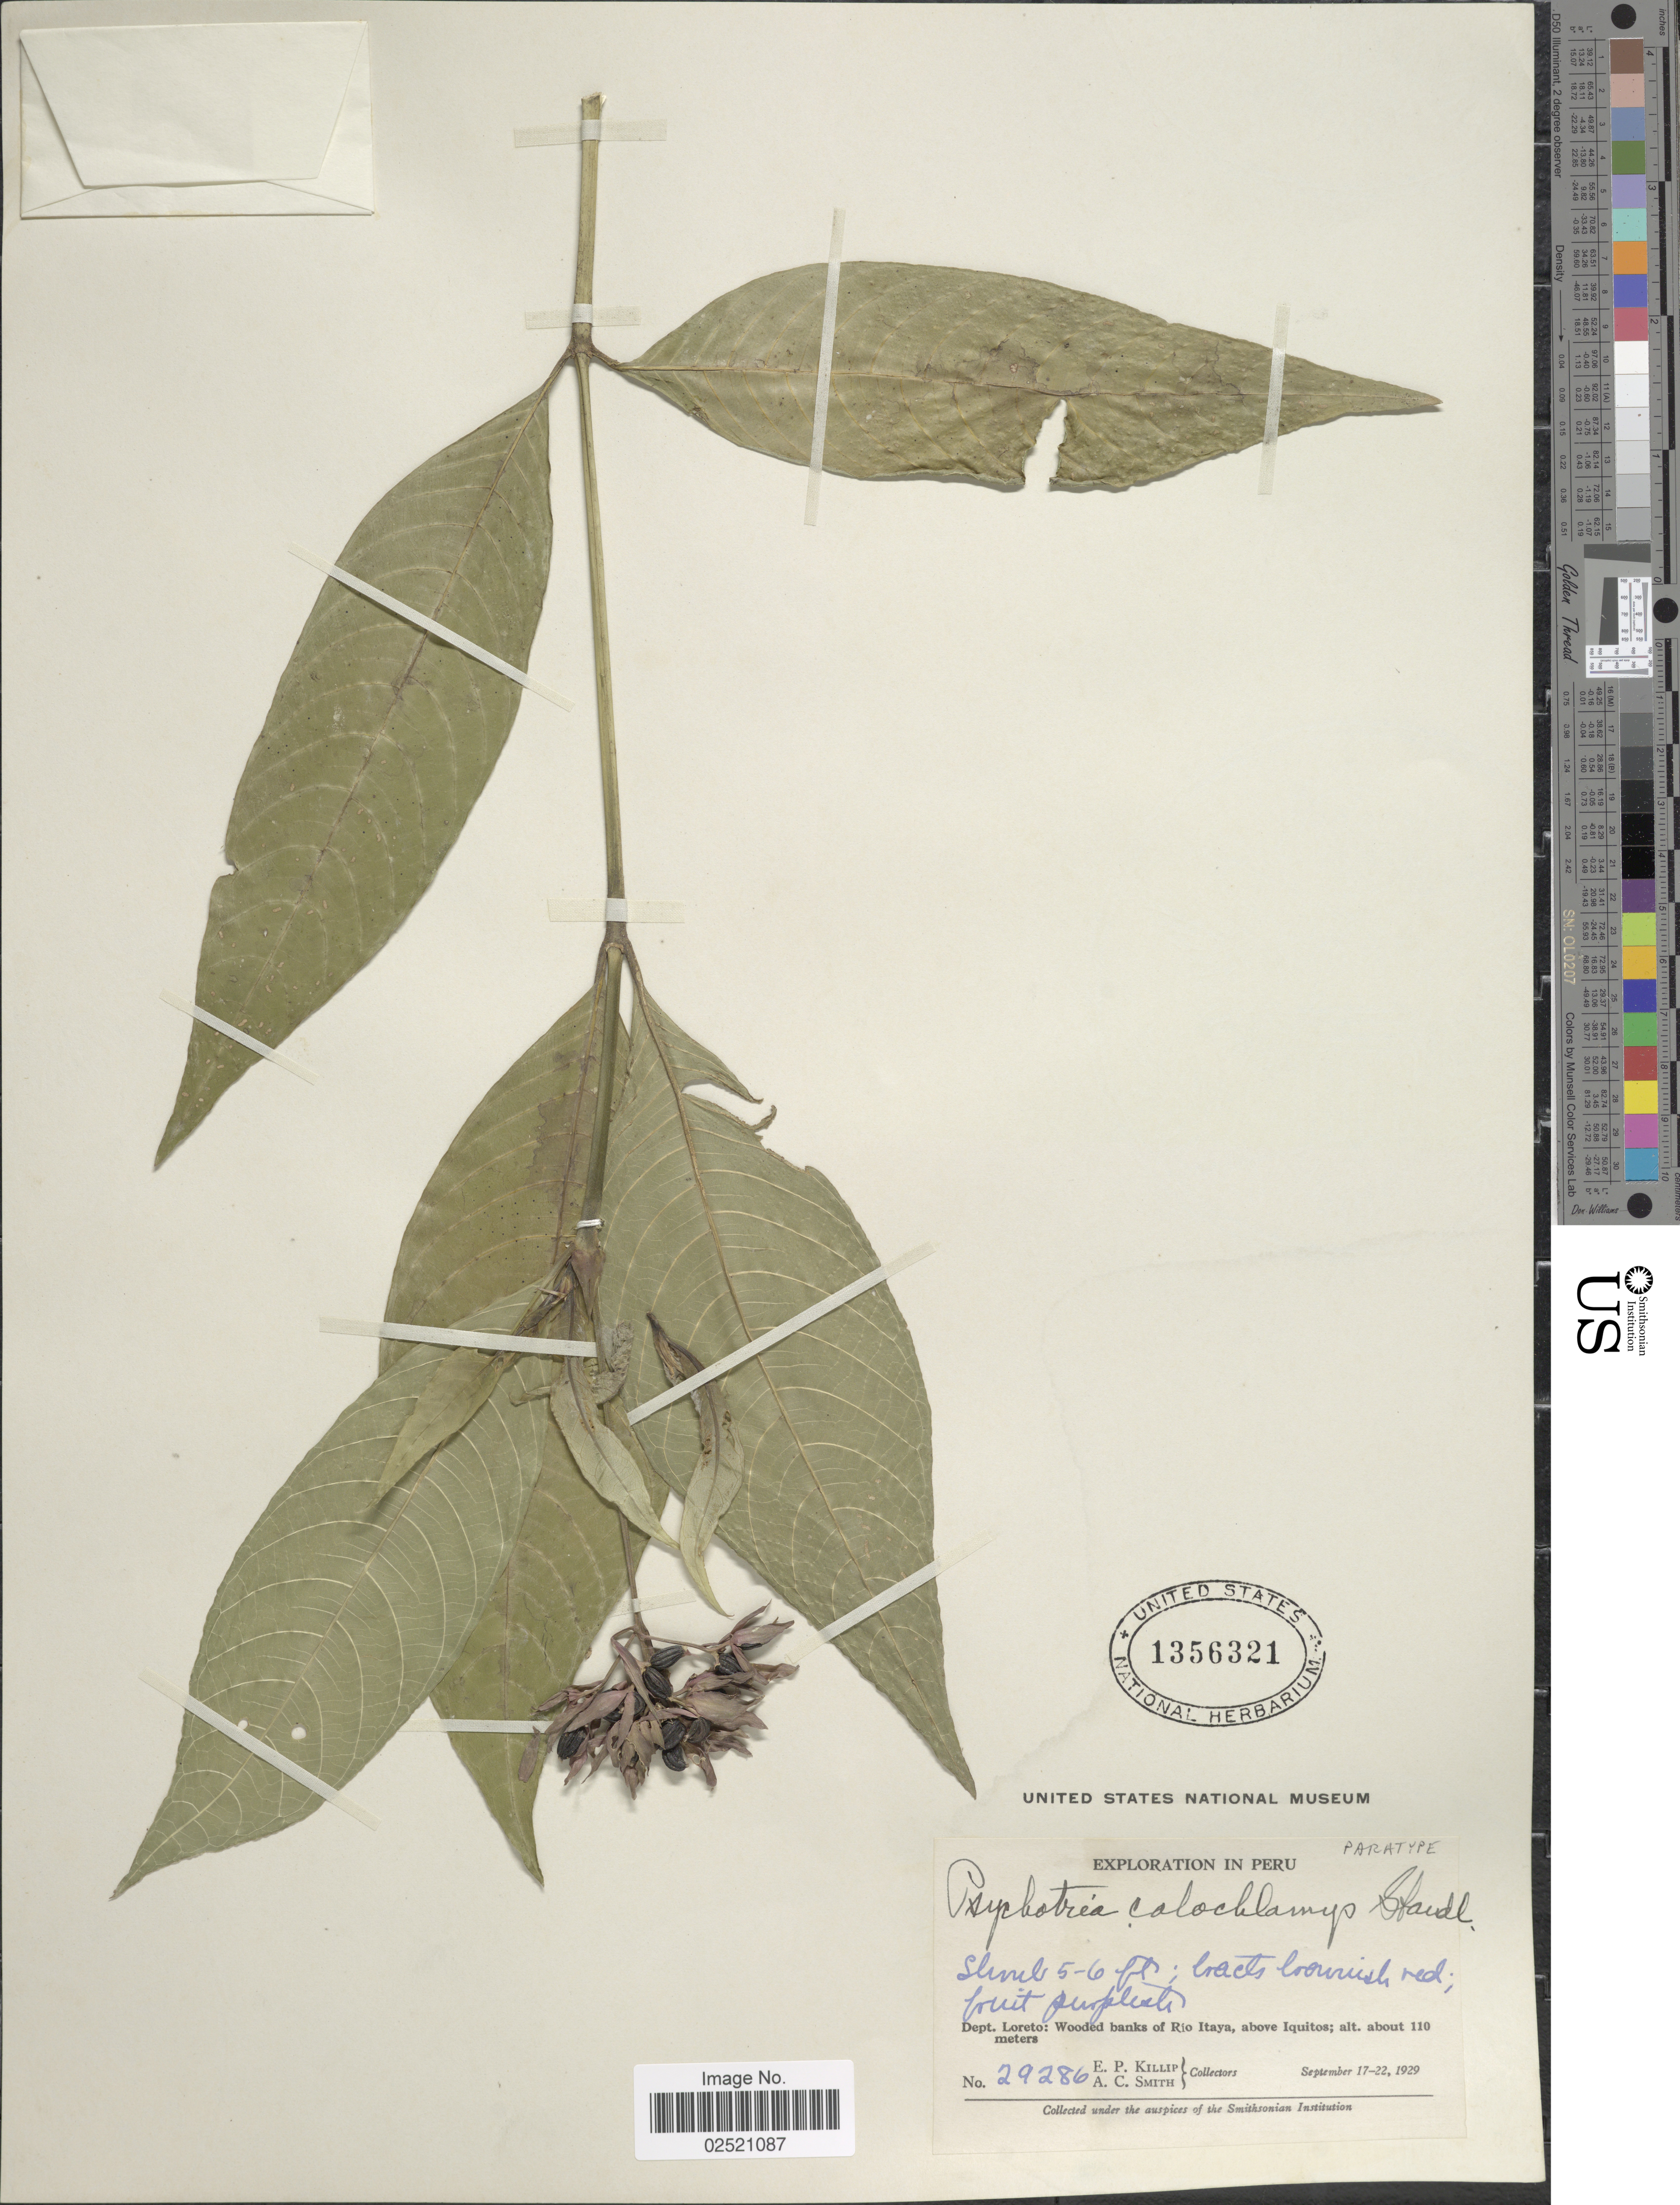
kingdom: Plantae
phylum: Tracheophyta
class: Magnoliopsida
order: Gentianales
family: Rubiaceae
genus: Psychotria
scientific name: Psychotria calochlamys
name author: Standl.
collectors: E. P. Killip & A. C. Smith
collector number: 29286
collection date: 1929-09-17/1929-09-22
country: Peru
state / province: Loreto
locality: Wooded banks of Ri oItaya, above Iquitos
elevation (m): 110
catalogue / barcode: US 1356321